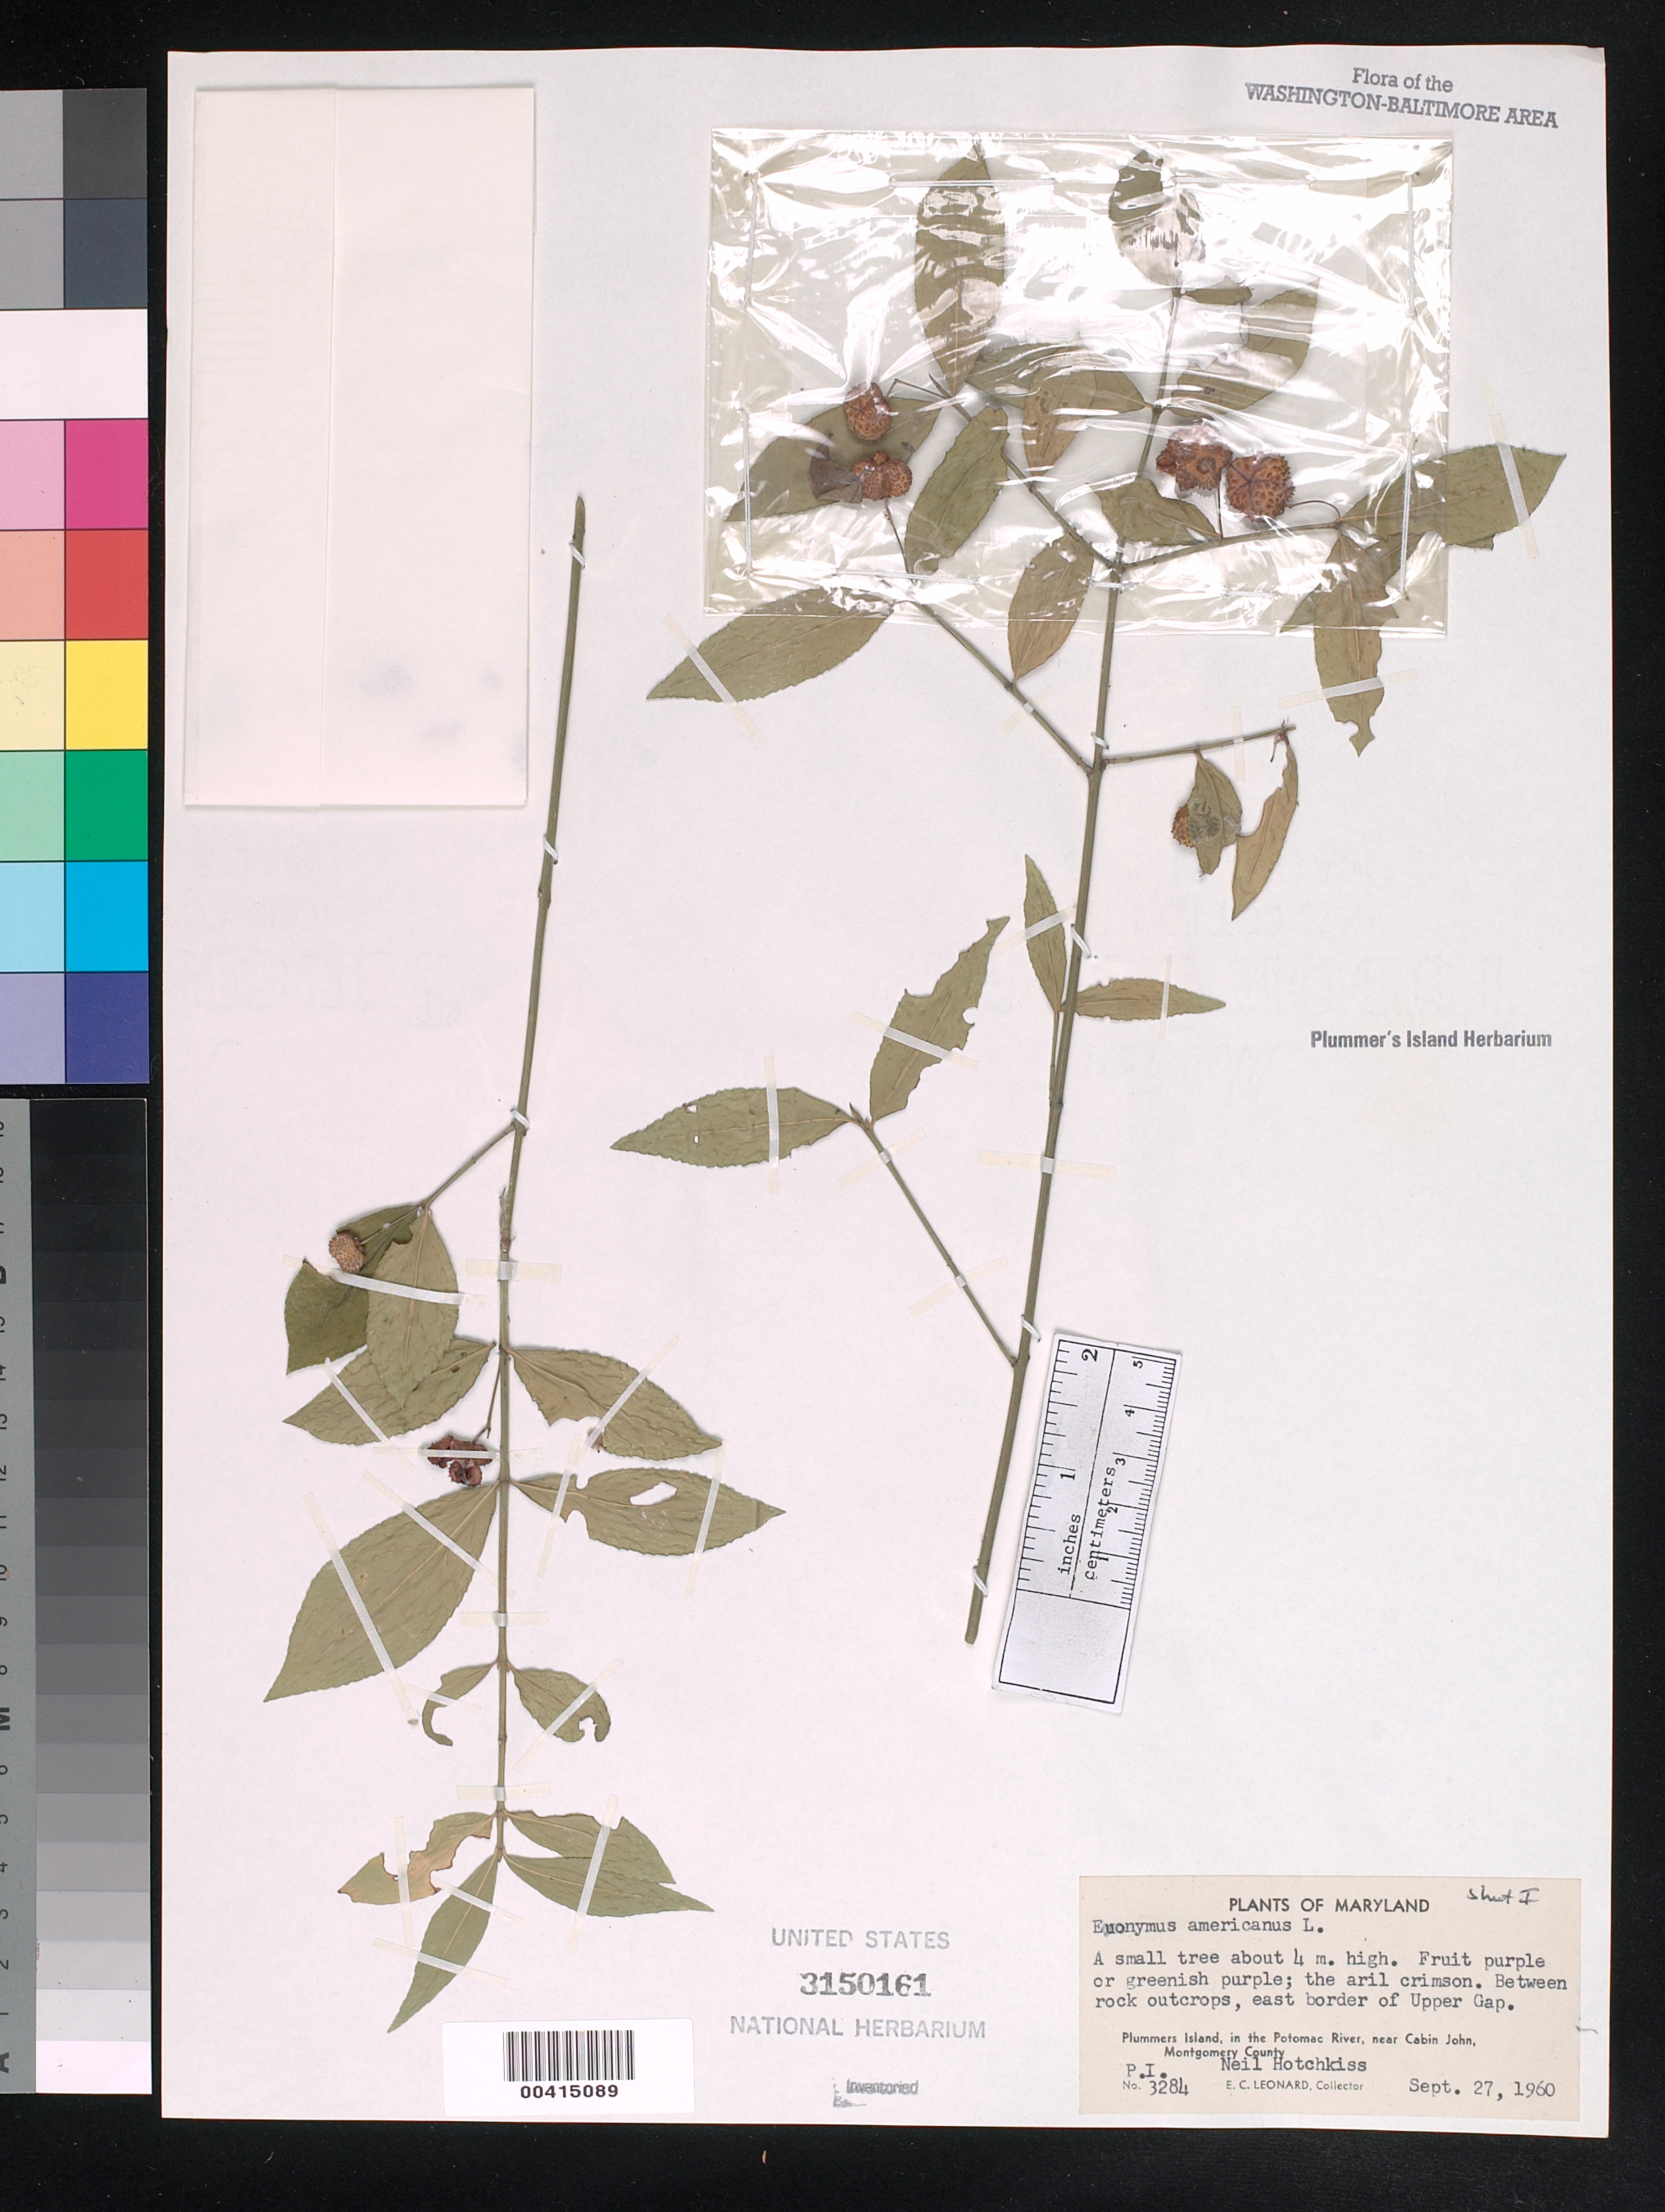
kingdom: Plantae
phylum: Tracheophyta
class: Magnoliopsida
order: Celastrales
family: Celastraceae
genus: Euonymus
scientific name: Euonymus americanus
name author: L.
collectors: E. C. Leonard & N. Hotchkiss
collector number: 3284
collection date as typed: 27 Sep 1960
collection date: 1960-09-27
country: United States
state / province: Maryland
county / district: Montgomery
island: Plummers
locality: Plummer's Island; east border of Upper Gap C. & O. Canal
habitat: Between rock outcrops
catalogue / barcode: US 3150161